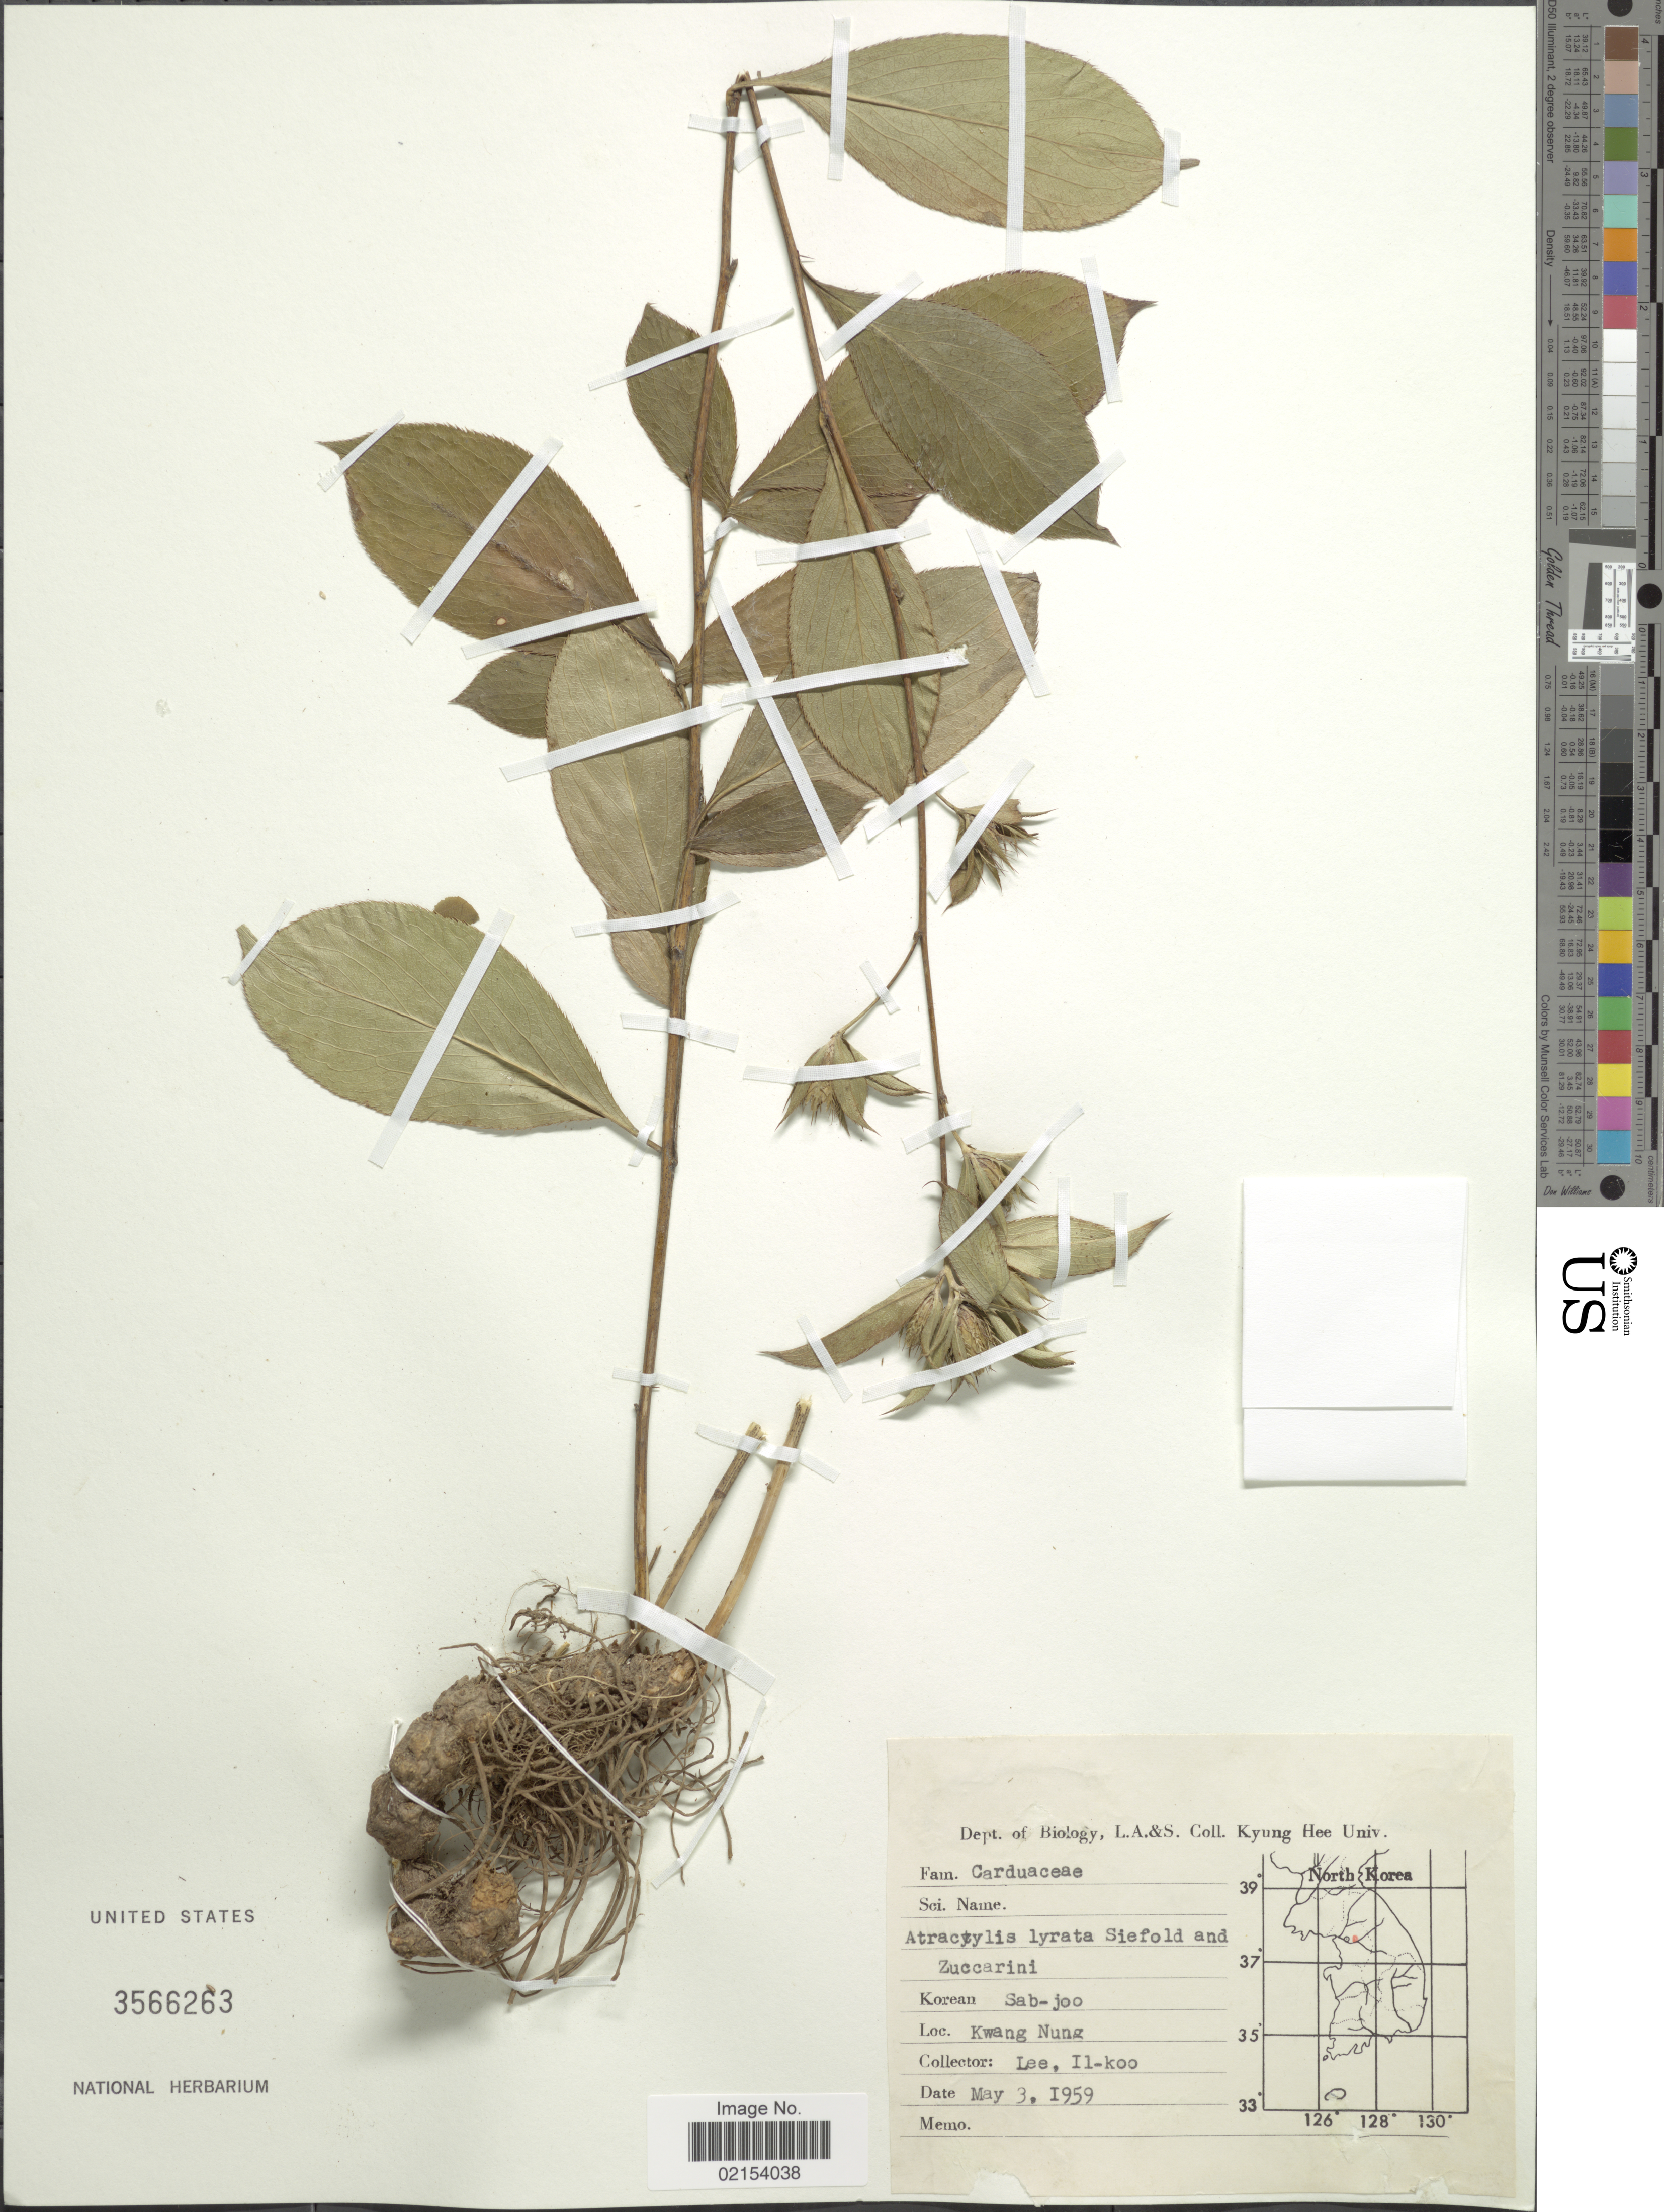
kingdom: Plantae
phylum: Tracheophyta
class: Magnoliopsida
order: Asterales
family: Asteraceae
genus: Atractylodes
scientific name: Atractylodes lancea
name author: (Thunb.) DC.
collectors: Il-Ko Lee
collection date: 1959-05-03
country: South Korea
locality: Kwang Nung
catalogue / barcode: US 3566263